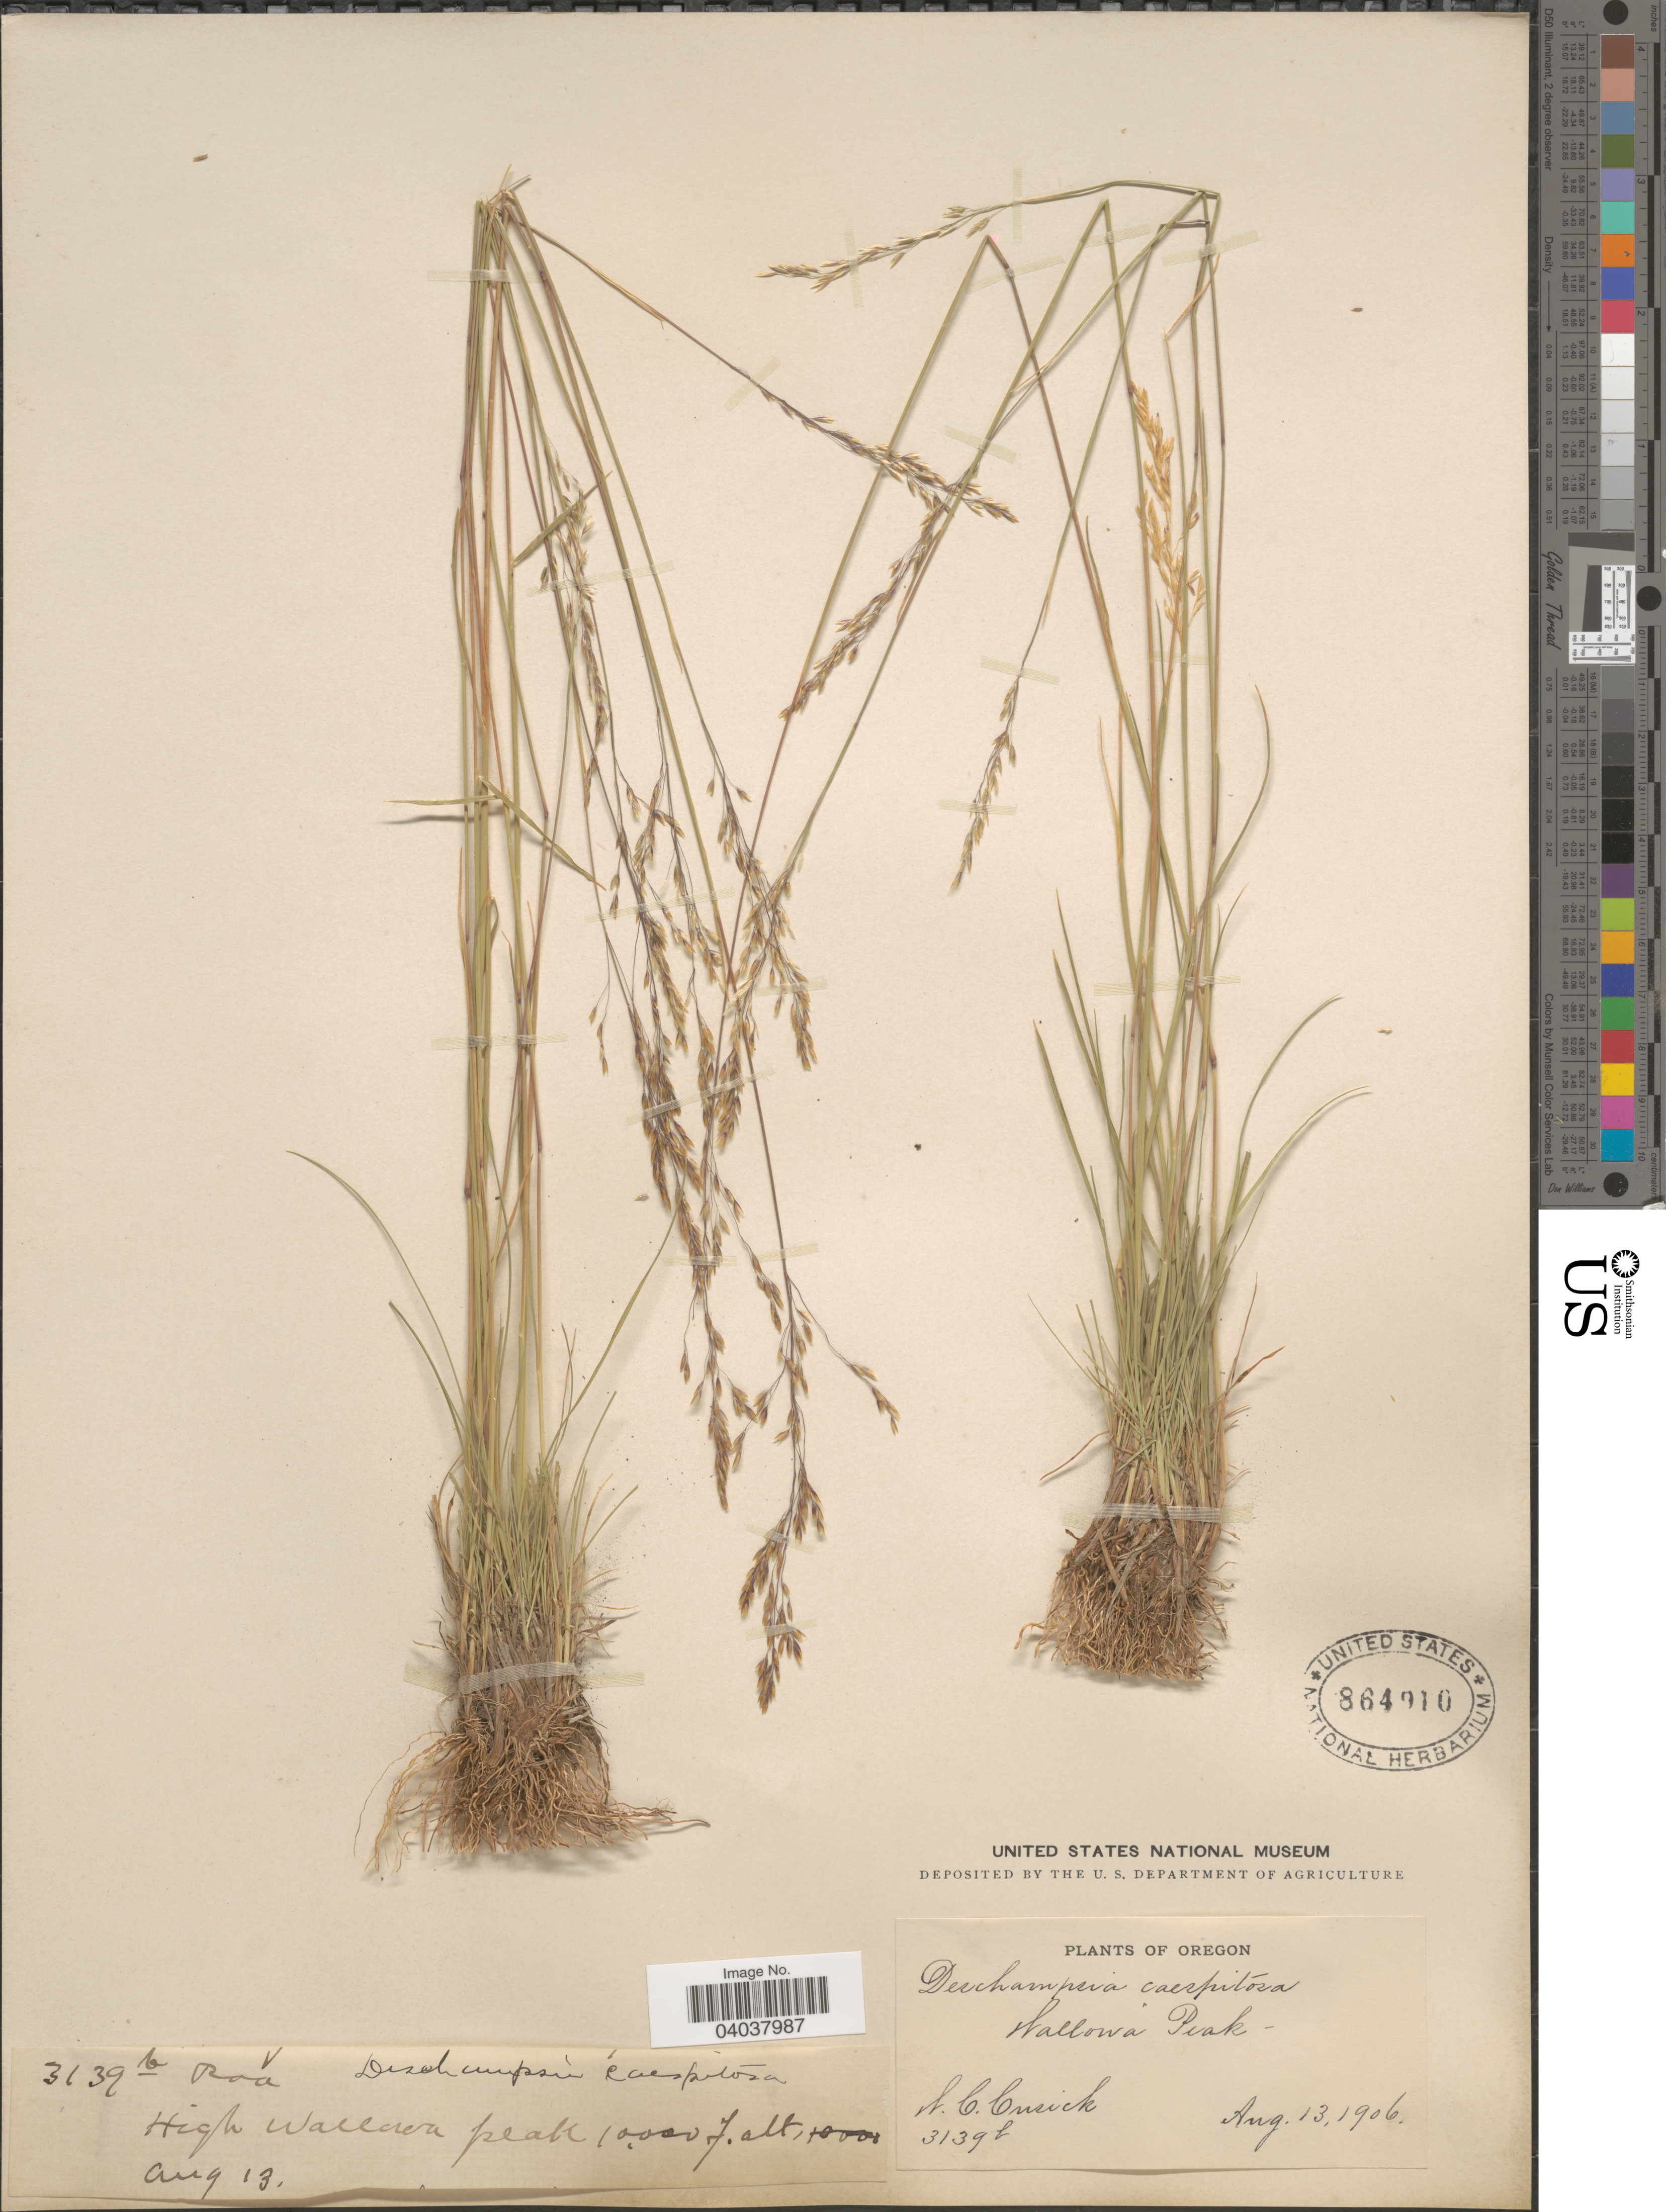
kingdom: Plantae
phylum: Tracheophyta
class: Liliopsida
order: Poales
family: Poaceae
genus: Deschampsia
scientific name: Deschampsia cespitosa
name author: (L.) P. Beauv.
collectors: W. C. Cusick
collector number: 3139b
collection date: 1906-08-13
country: United States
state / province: Oregon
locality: High Wallowa Peak.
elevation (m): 3048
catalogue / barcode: US 864910